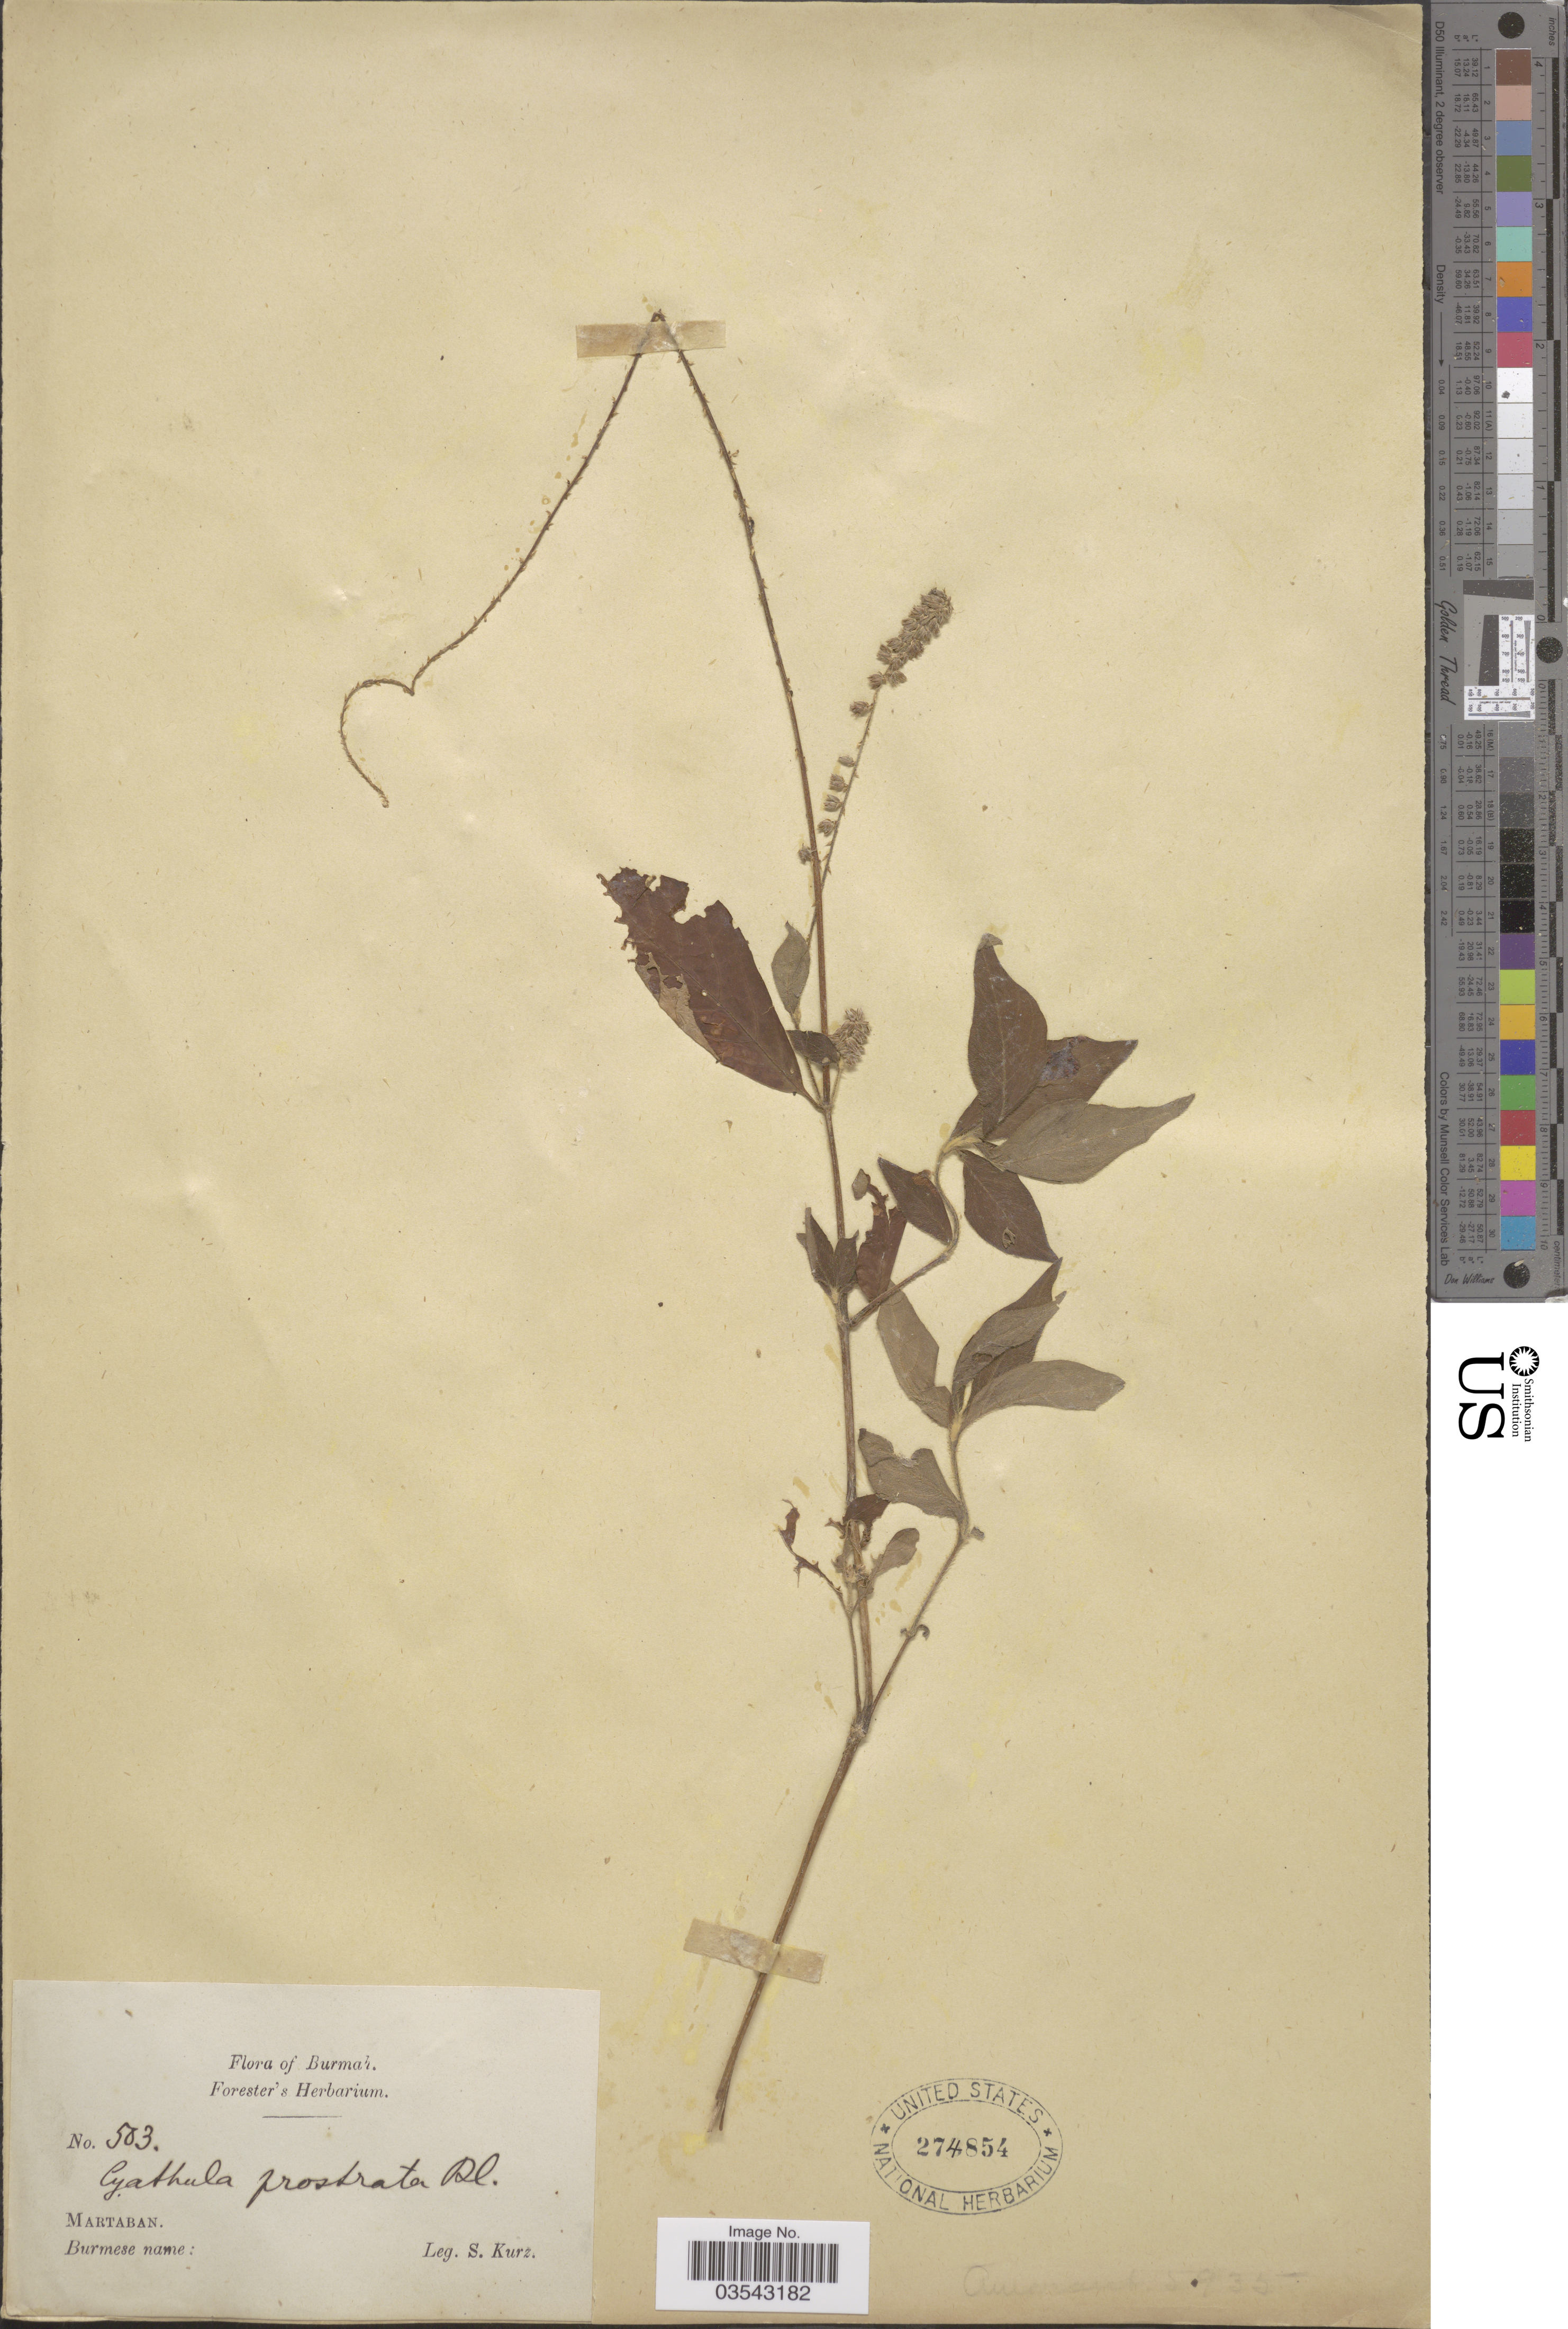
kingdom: Plantae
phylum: Tracheophyta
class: Magnoliopsida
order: Caryophyllales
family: Amaranthaceae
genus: Cyathula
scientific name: Cyathula prostrata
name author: (L.) Blume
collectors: S. Kurz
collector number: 503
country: Myanmar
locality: Burmah. Martaban.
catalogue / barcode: US 274854